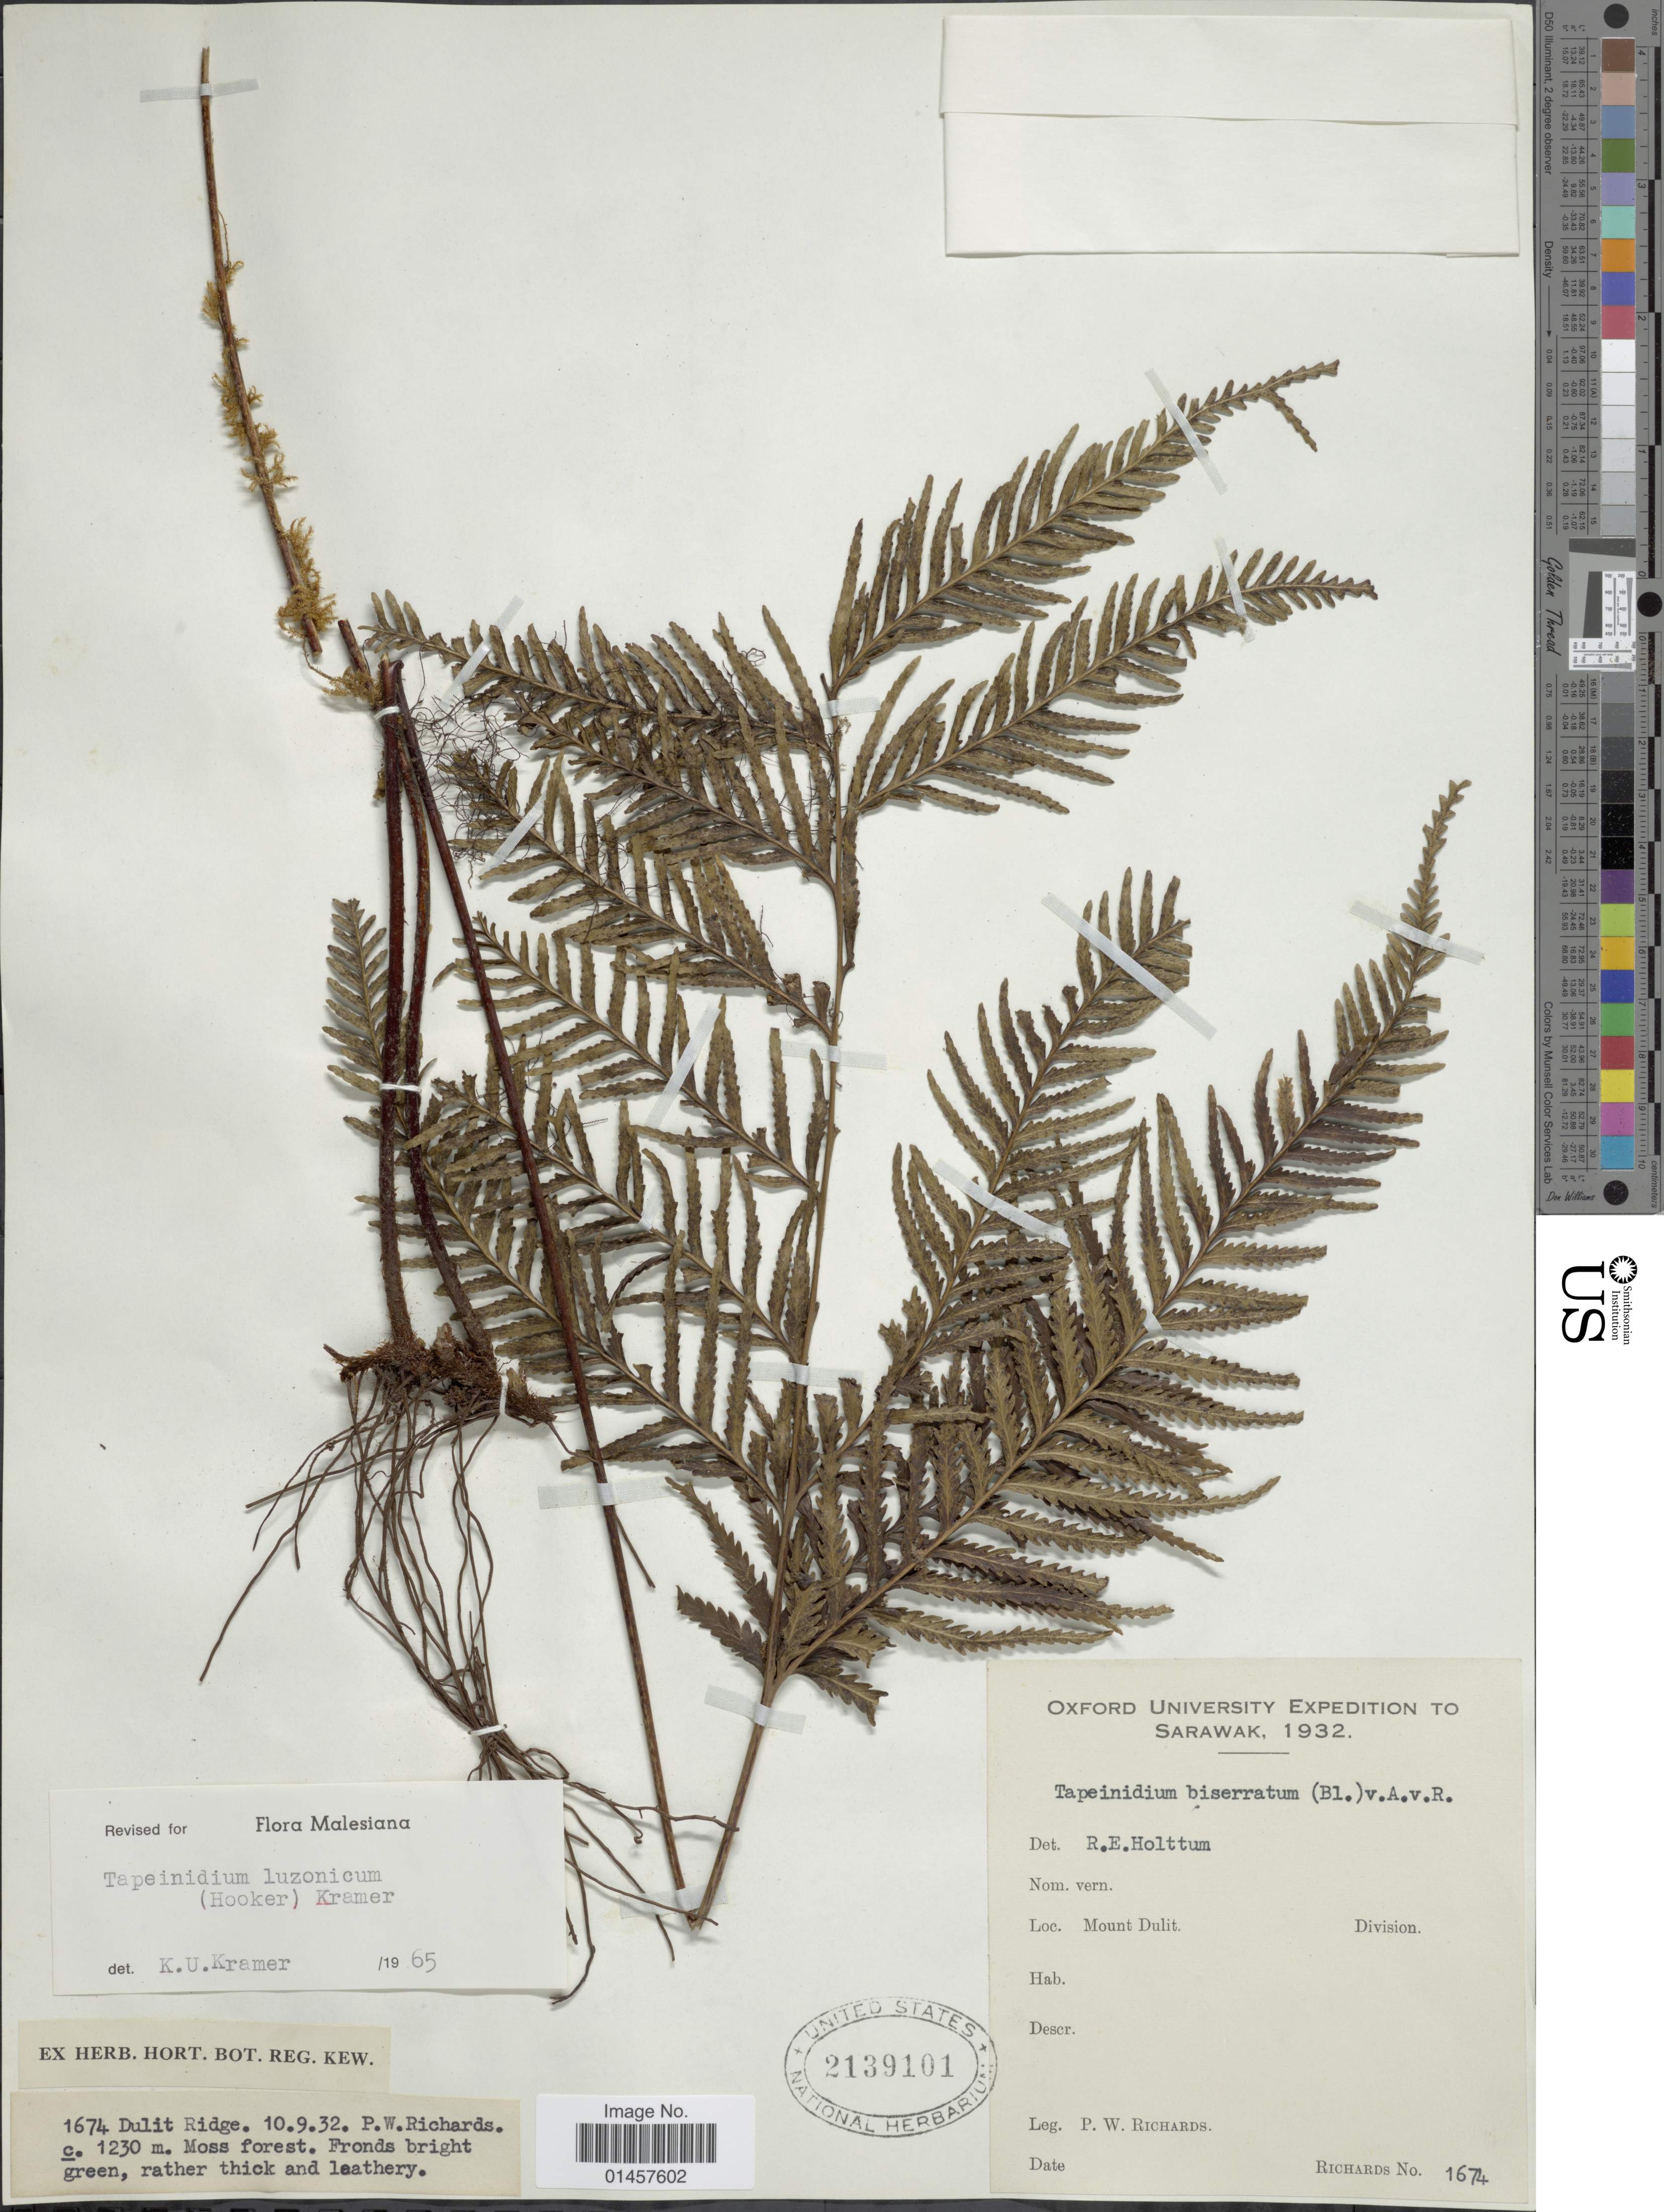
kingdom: Plantae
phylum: Tracheophyta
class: Polypodiopsida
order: Polypodiales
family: Lindsaeaceae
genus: Tapeinidium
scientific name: Tapeinidium luzonicum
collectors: P. Richards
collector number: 1674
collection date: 1932-09-10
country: Malaysia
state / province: Sarawak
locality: Sarawak, Mount Dulit,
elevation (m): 1230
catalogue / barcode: US 2139101